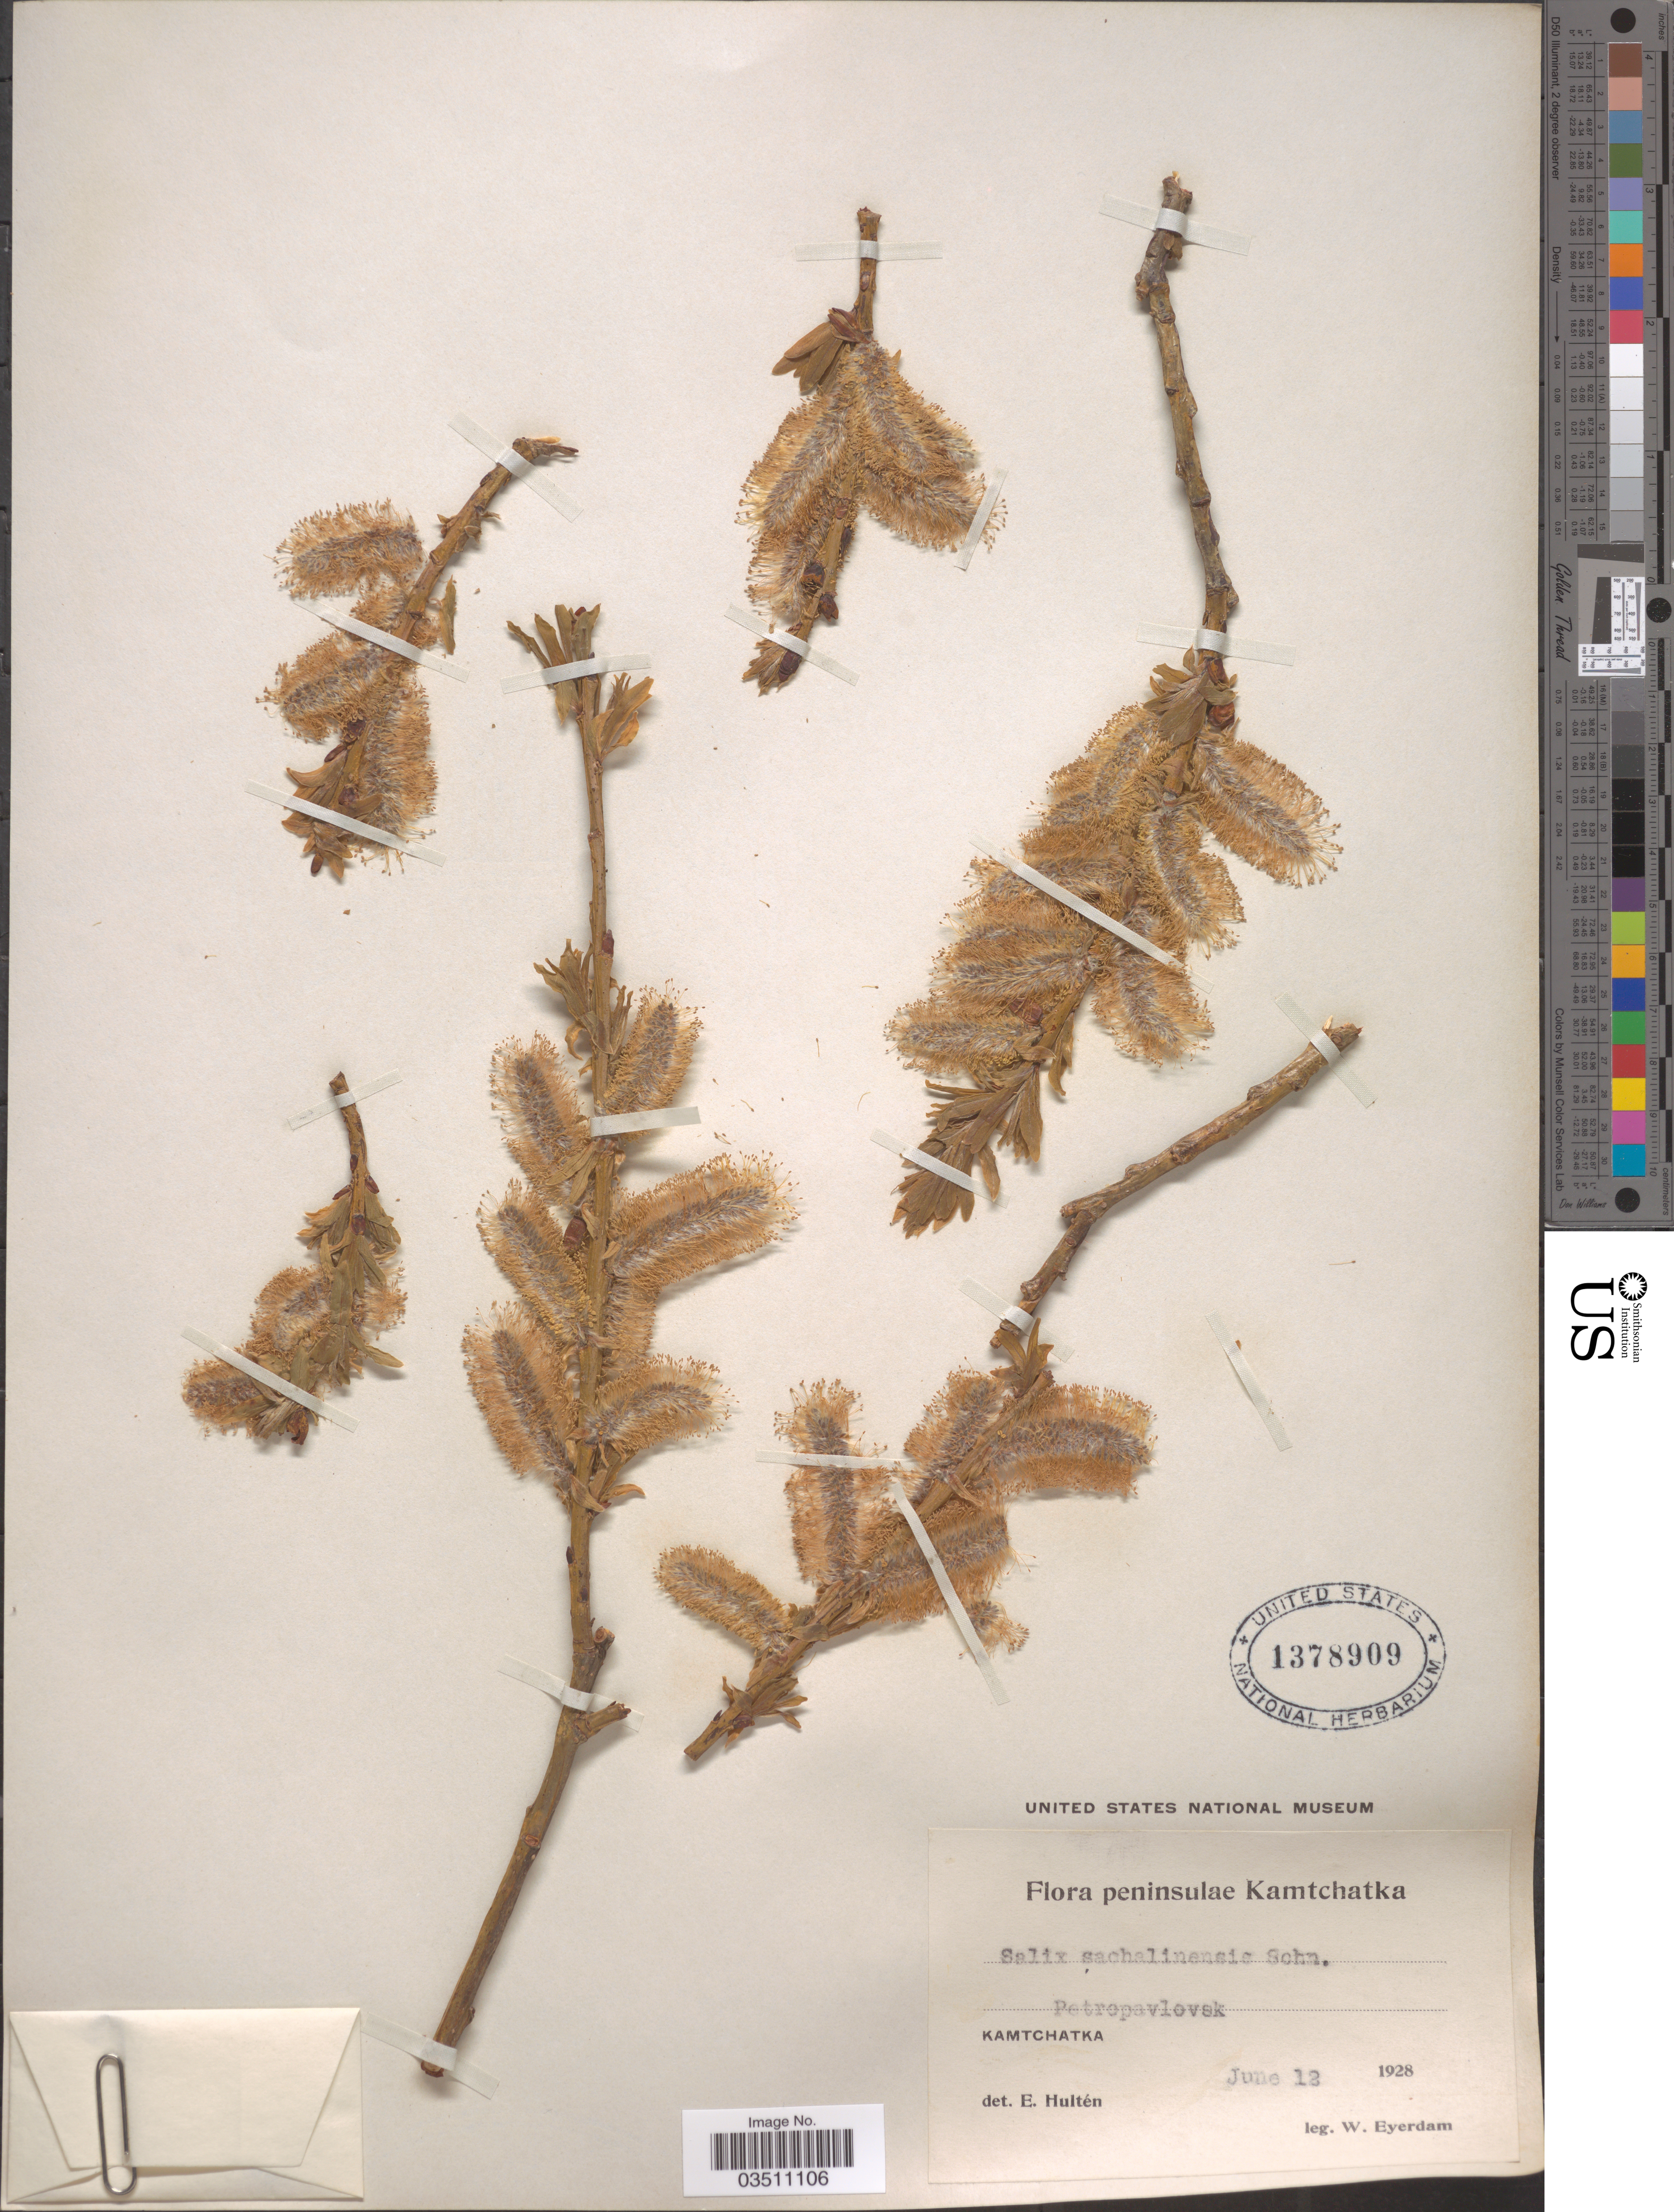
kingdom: Plantae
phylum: Tracheophyta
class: Magnoliopsida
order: Malpighiales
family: Salicaceae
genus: Salix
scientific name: Salix sachalinensis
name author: F. Schmidt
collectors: W. J. Eyerdam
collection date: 1928-06-12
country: Russian Federation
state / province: Kamchatka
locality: Peninsulae Kamtchatka. Petropavlovsk.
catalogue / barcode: US 1378909